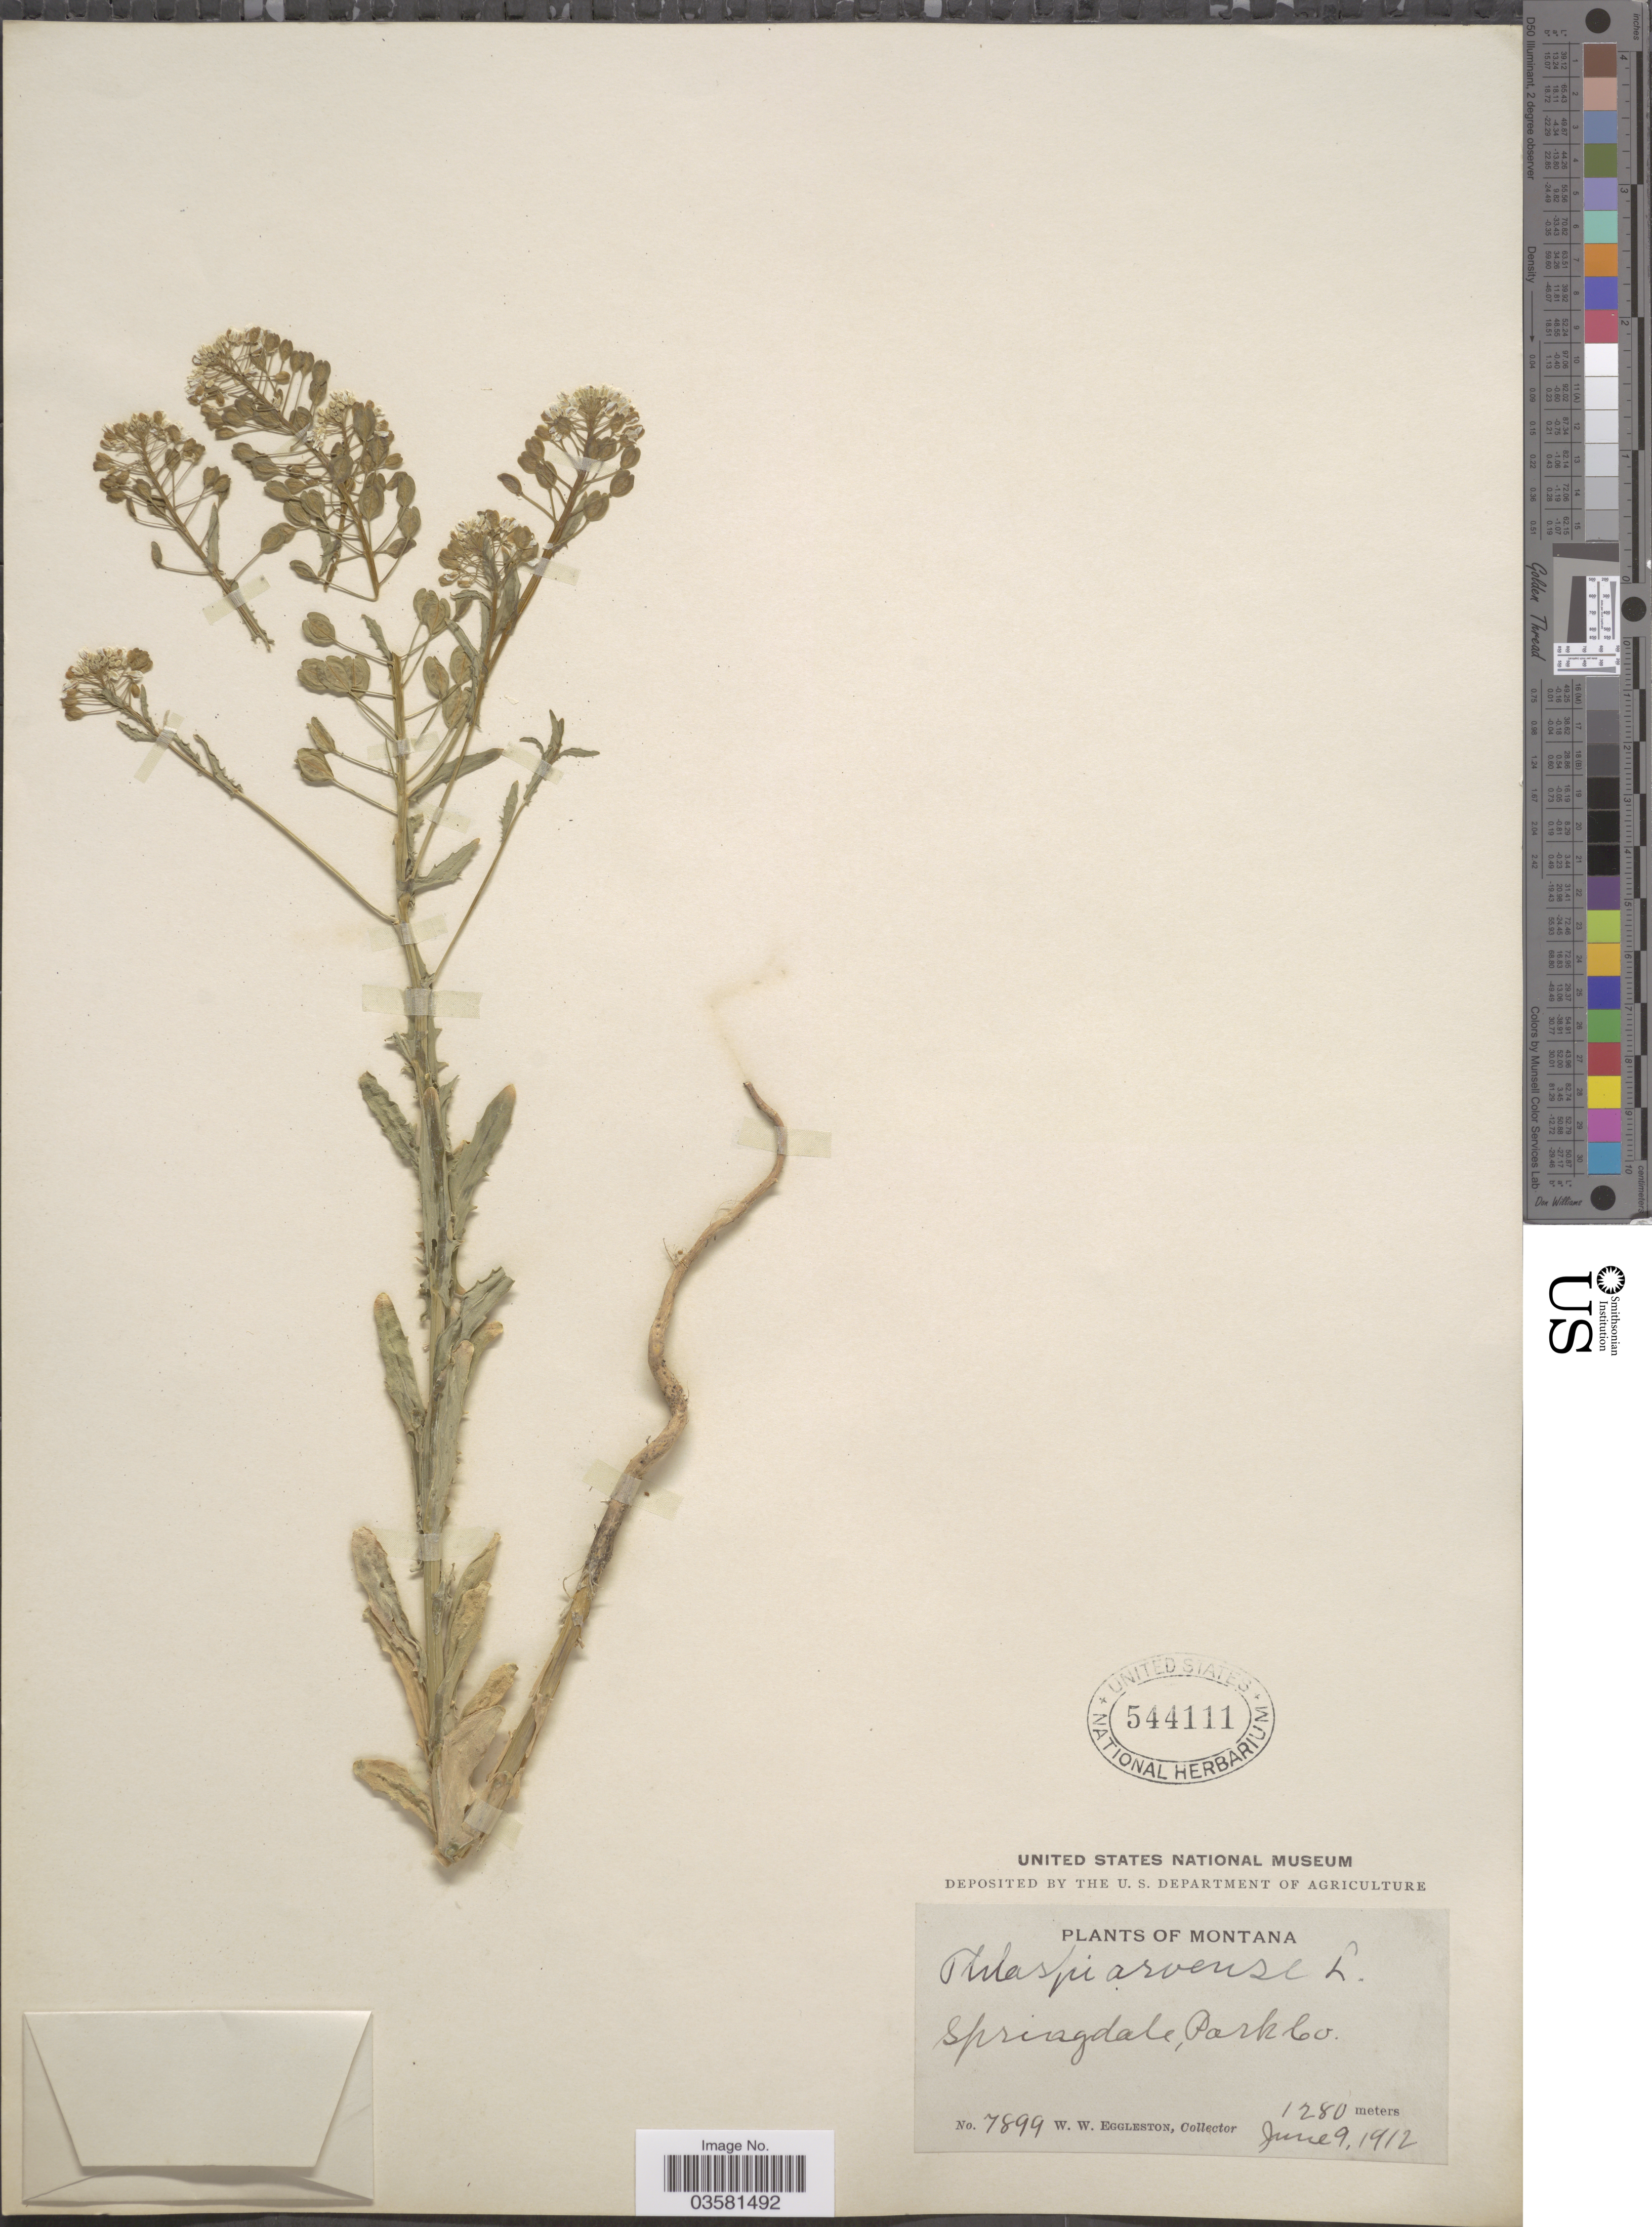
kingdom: Plantae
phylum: Tracheophyta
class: Magnoliopsida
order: Brassicales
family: Brassicaceae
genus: Thlaspi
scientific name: Thlaspi arvense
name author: L.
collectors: W. W. Eggleston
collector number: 7899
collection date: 1912-06-09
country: United States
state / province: Montana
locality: Springdale, Park Co.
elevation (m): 1280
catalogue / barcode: US 544111